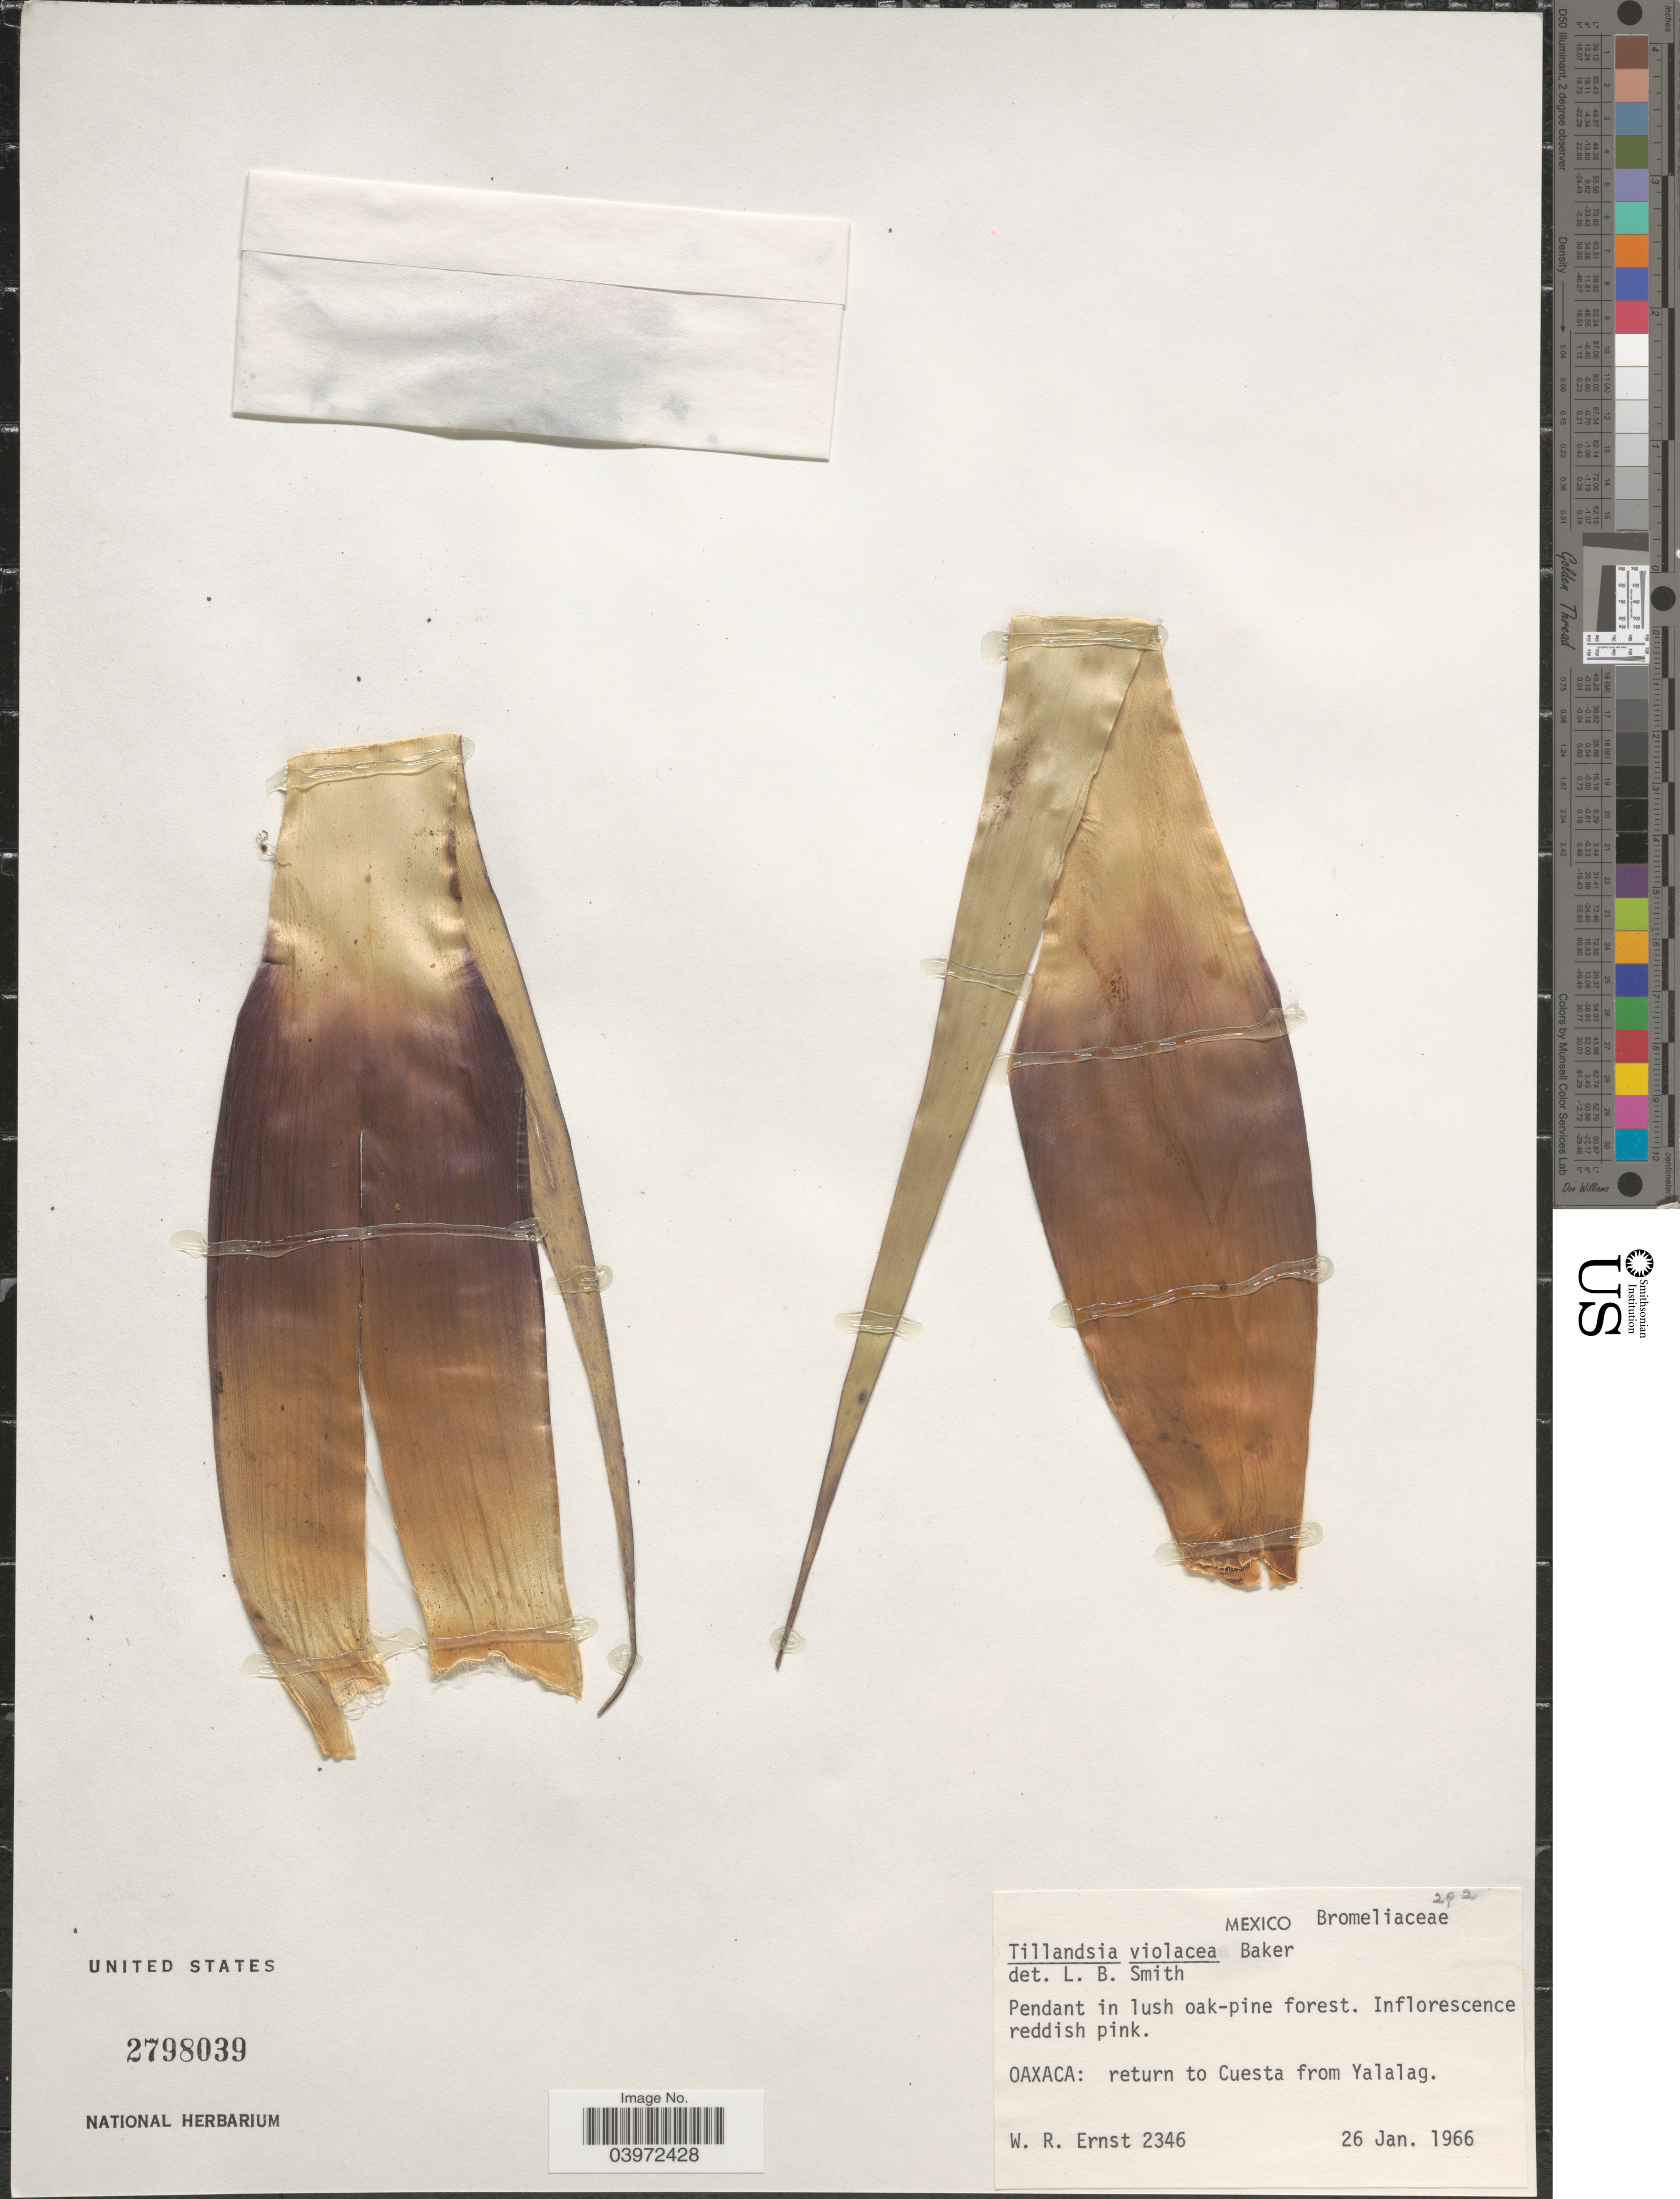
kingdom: Plantae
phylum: Tracheophyta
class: Liliopsida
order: Poales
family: Bromeliaceae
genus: Tillandsia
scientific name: Tillandsia violacea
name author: Klotzsch ex Beer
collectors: W. R. Ernst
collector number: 2346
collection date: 1966-01-26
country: Mexico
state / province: Oaxaca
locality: Pendant in lush oak-pine forest. Return to Cuesta from Yalalag.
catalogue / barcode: US 2798039